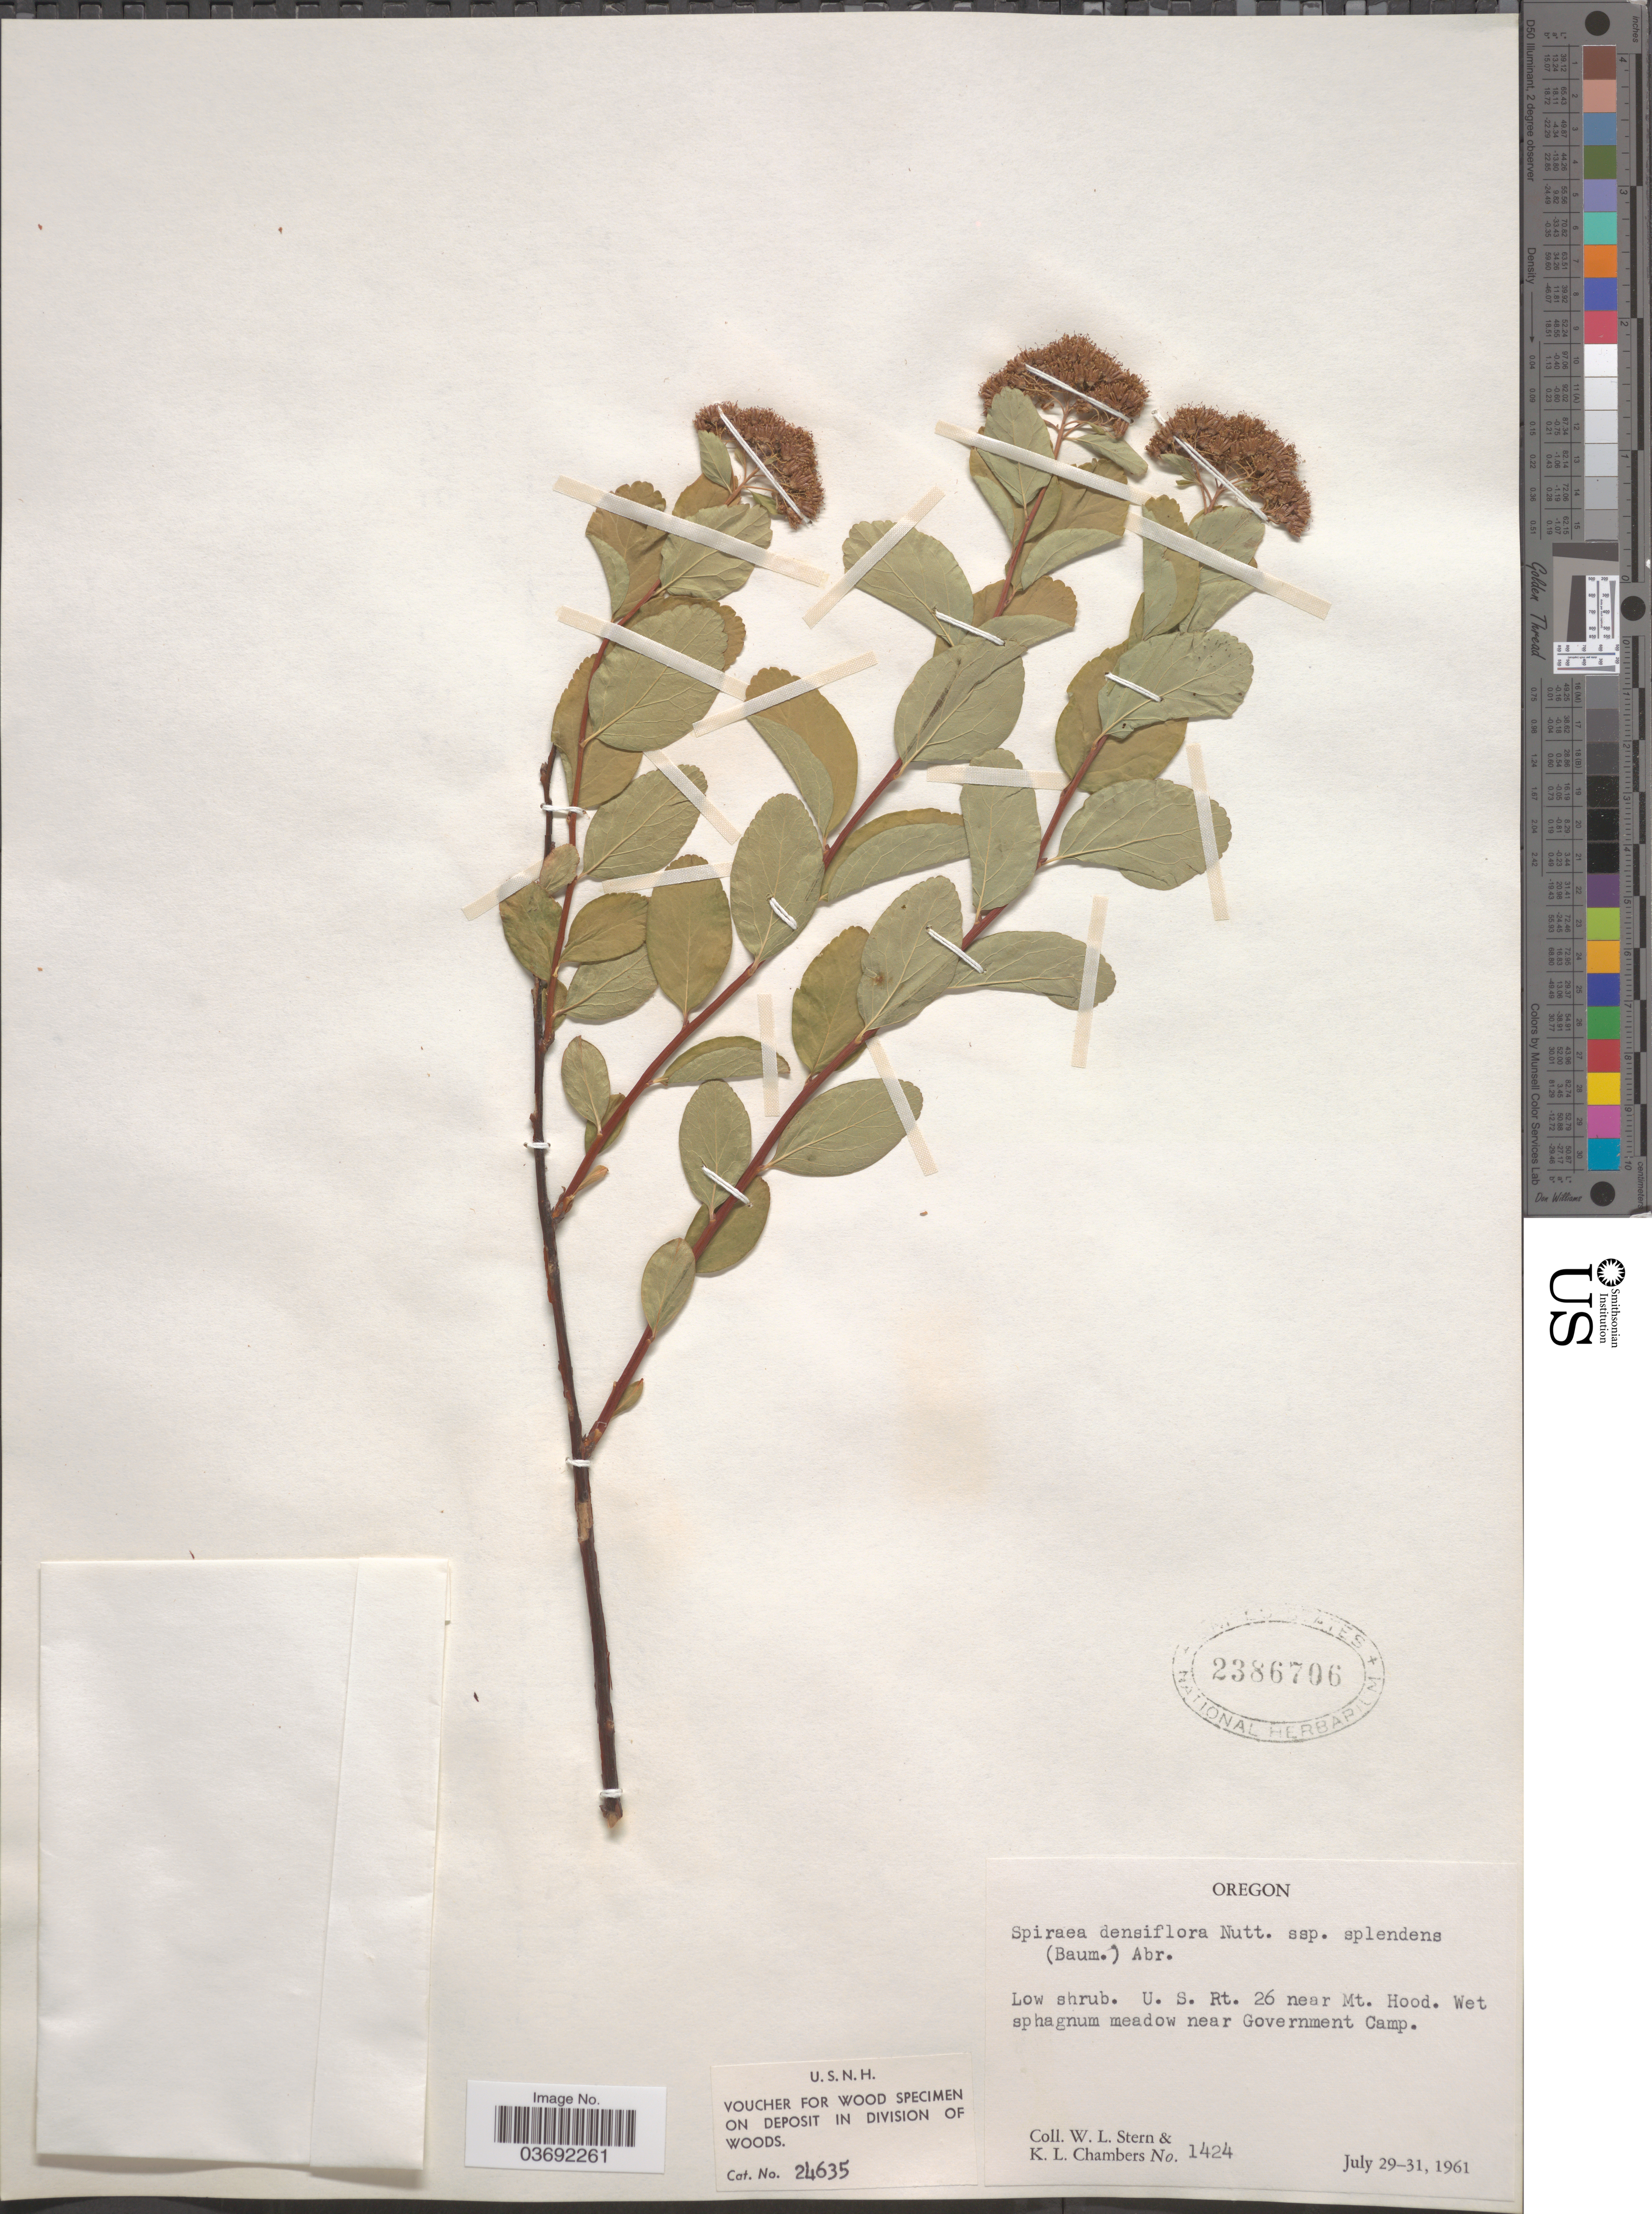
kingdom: Plantae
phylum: Tracheophyta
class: Magnoliopsida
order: Rosales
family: Rosaceae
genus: Spiraea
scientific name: Spiraea densiflora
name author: Nutt. ex Greenm.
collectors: W. L. Stern & K. Chambers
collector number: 1424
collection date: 1961-07-29/1961-07-31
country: United States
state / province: Oregon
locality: U. S. Rt. 26 near Mt. Hood. Near Government Camp.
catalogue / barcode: US 2386706